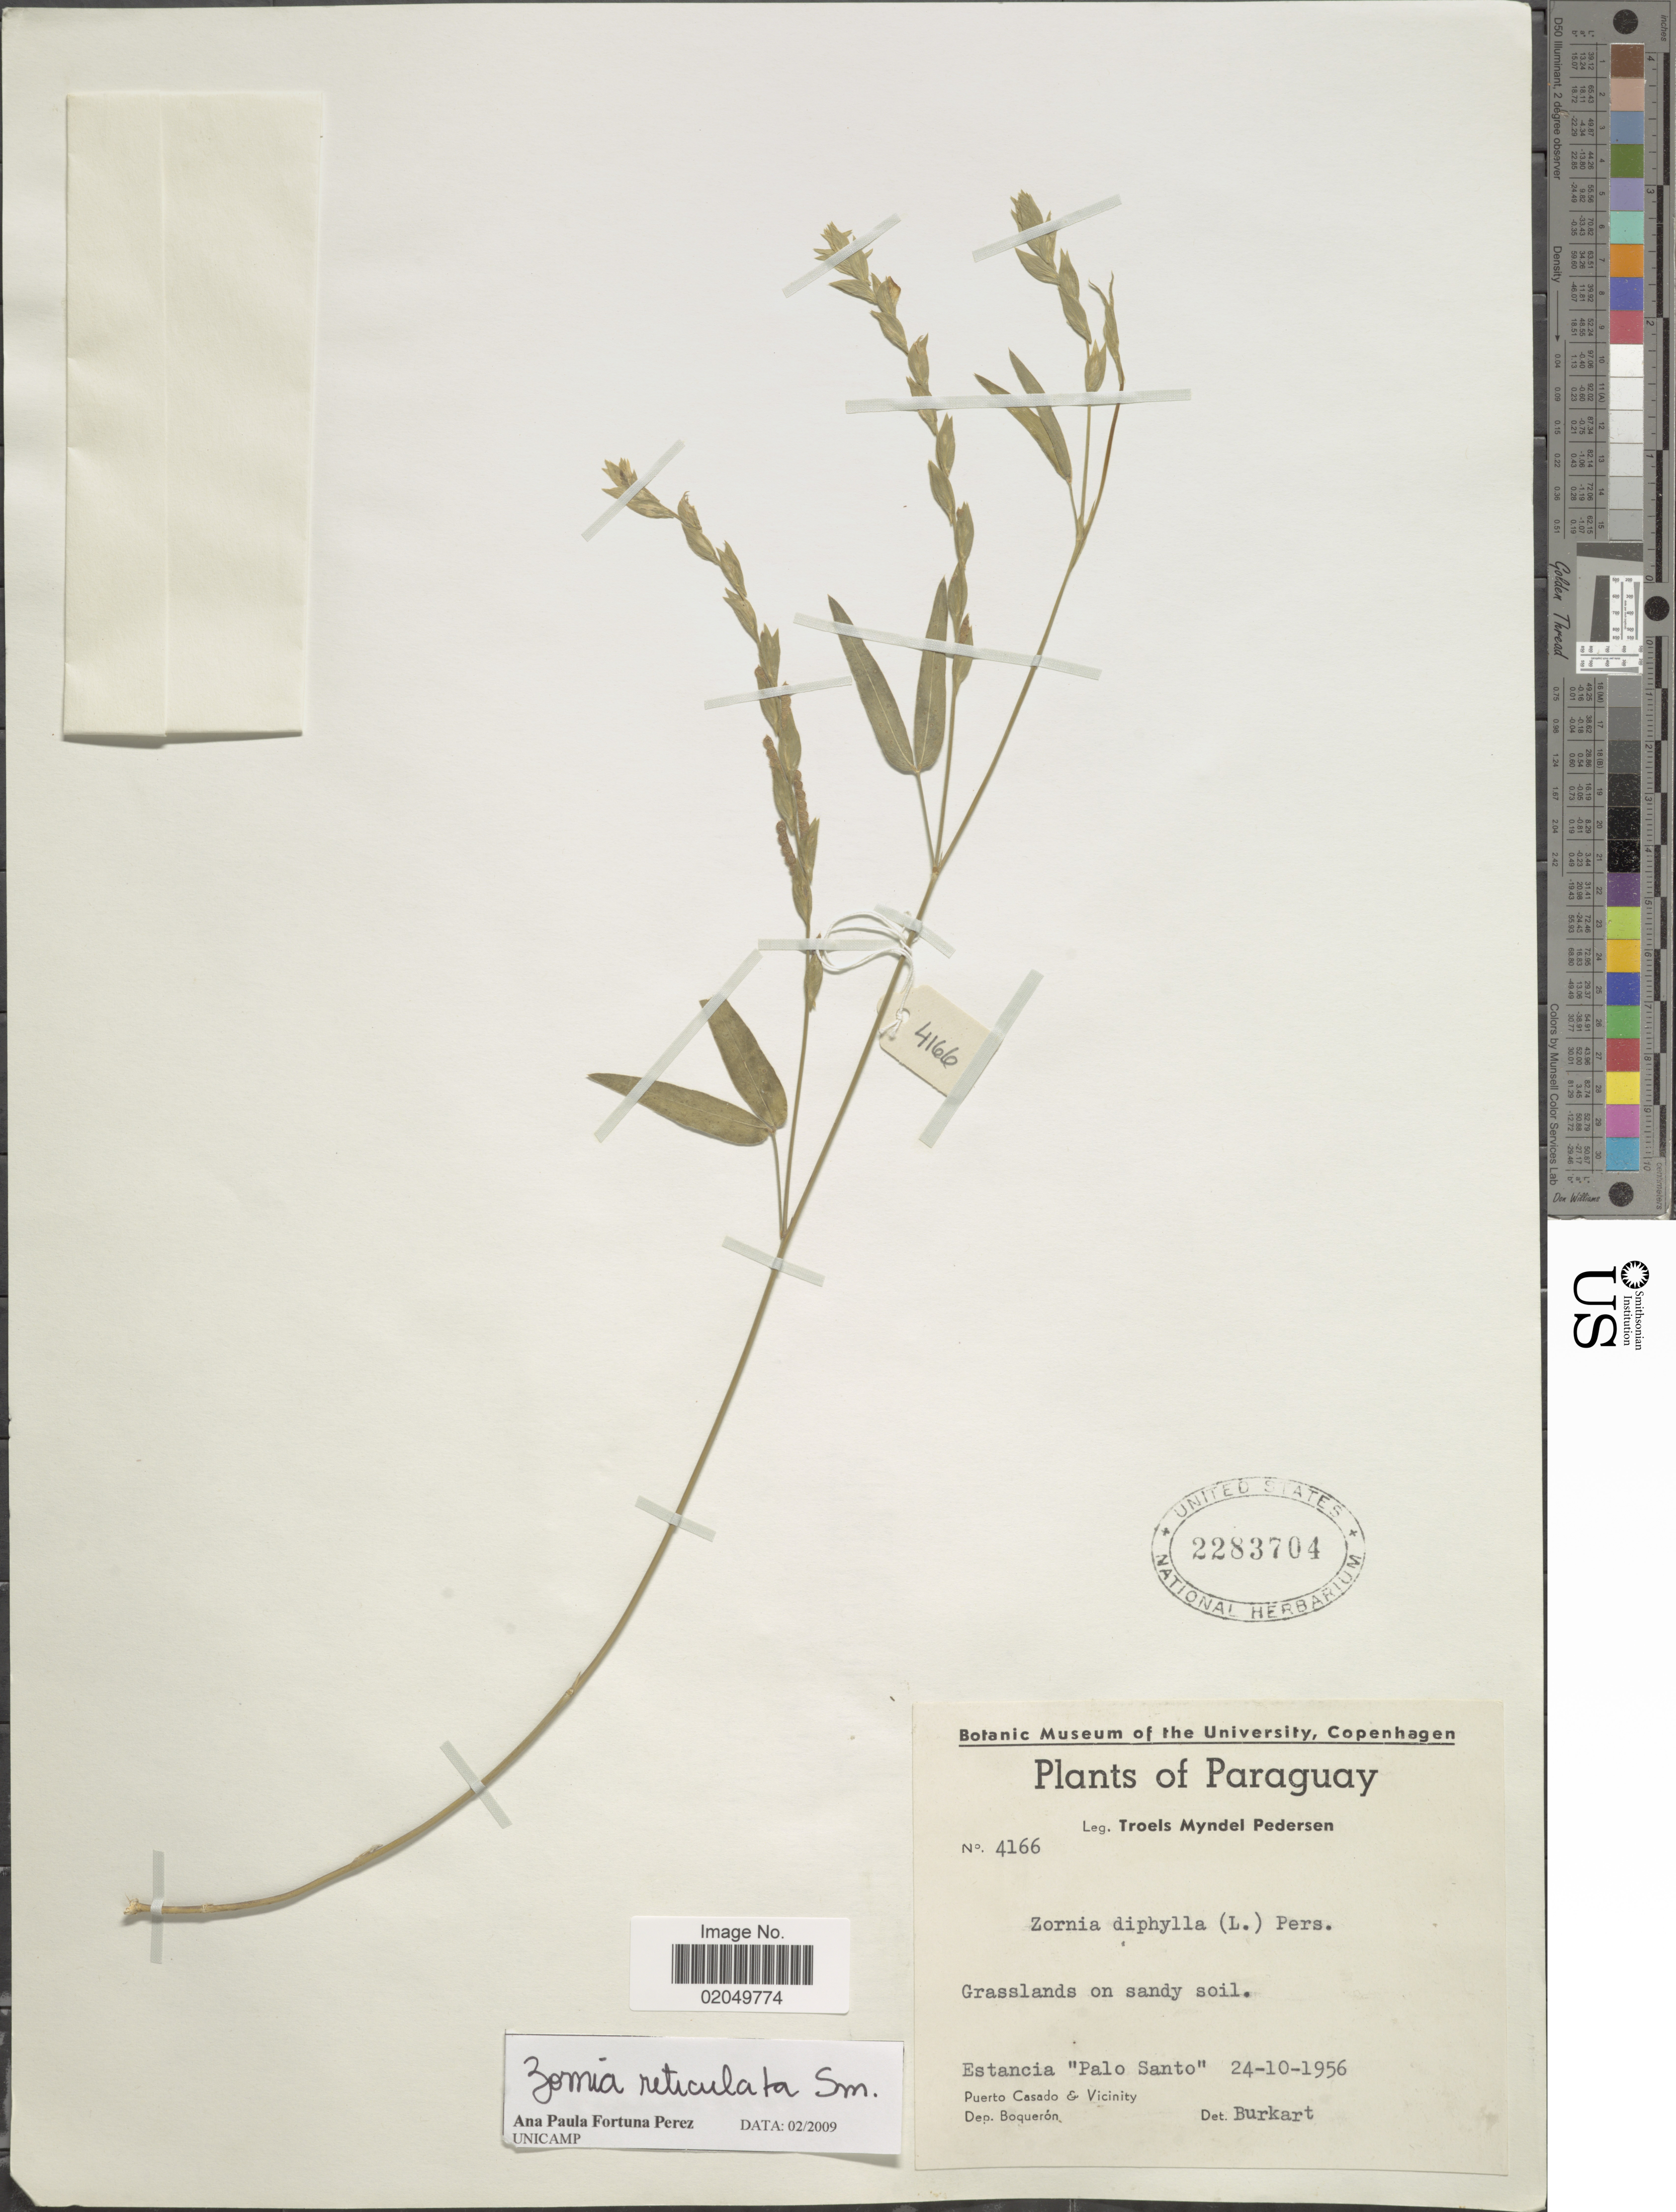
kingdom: Plantae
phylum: Tracheophyta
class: Magnoliopsida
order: Fabales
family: Fabaceae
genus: Zornia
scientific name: Zornia reticulata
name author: Sm.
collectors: T. Pederson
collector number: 4166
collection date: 1956-10-24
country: Paraguay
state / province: Boqueron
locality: Estancia Palo Santo, Puerto Casado & Vicinity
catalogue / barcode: US 2283704